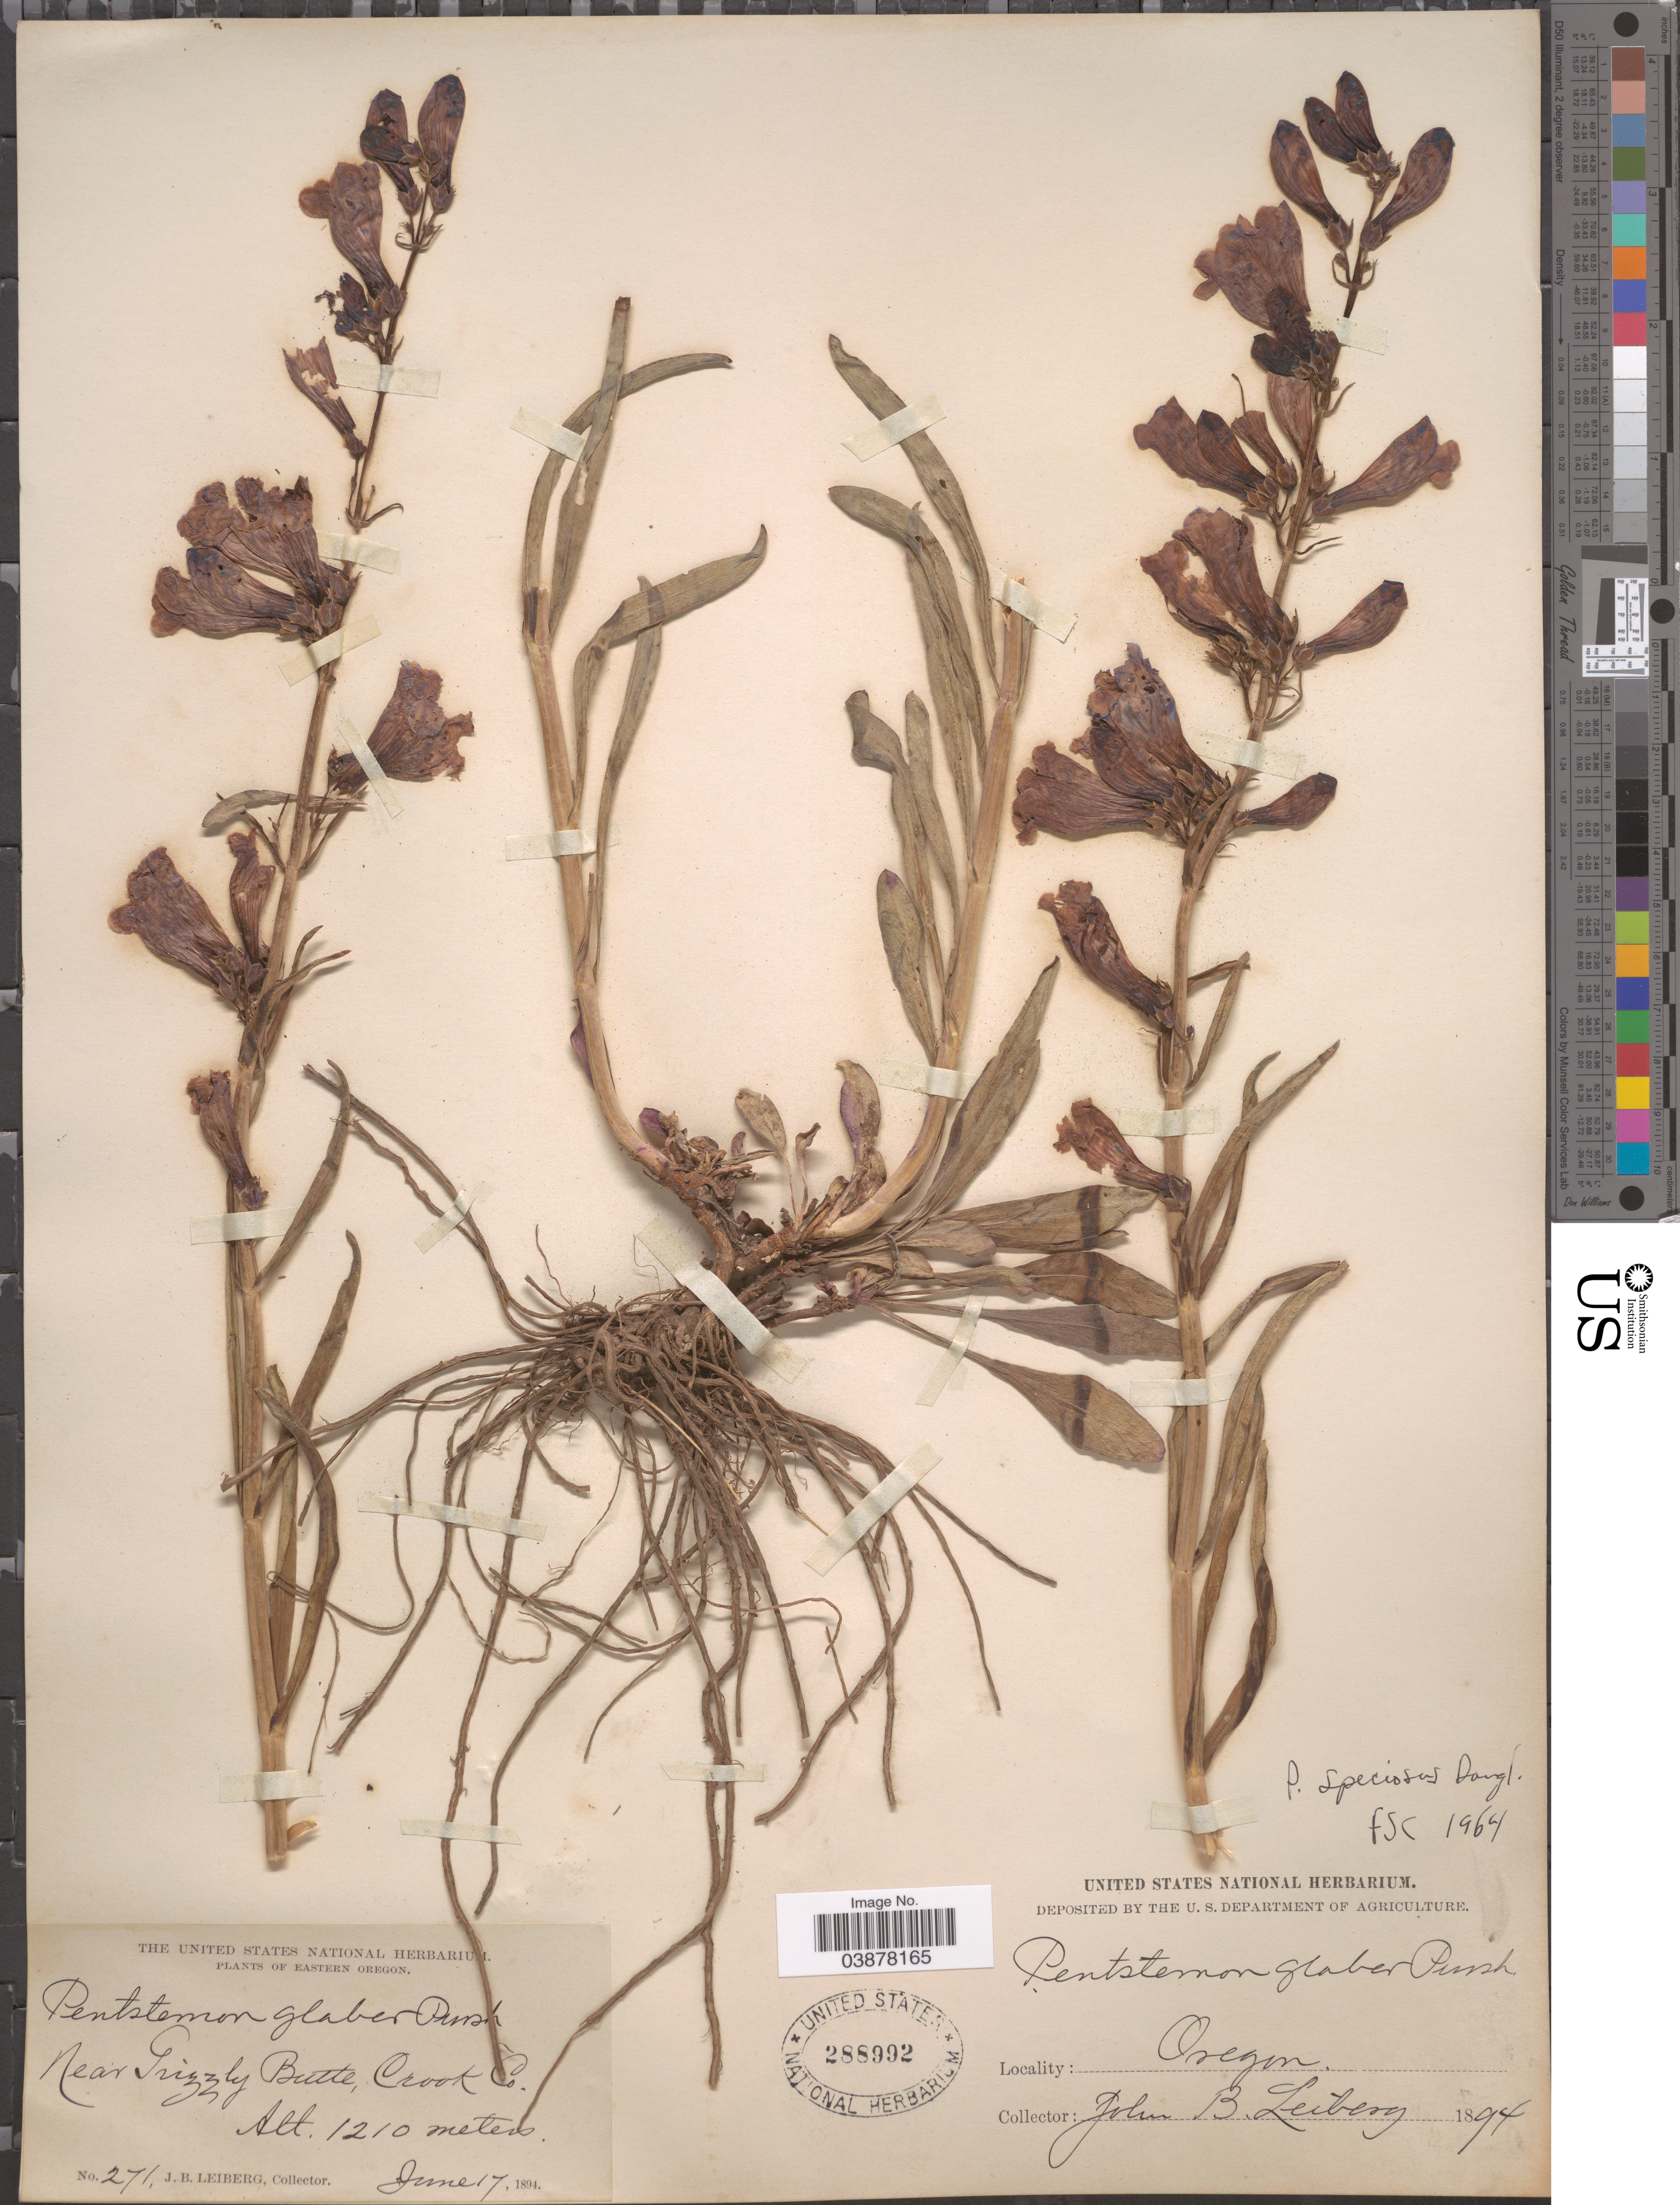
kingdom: Plantae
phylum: Tracheophyta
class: Magnoliopsida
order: Lamiales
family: Plantaginaceae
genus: Penstemon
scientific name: Penstemon speciosus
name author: Douglas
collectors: J. B. Leiberg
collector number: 271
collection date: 1894-06-17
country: United States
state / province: Oregon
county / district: Crook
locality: Eastern Oregon. Near Grizzly Butte, Crook Co.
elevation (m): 1210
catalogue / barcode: US 288992